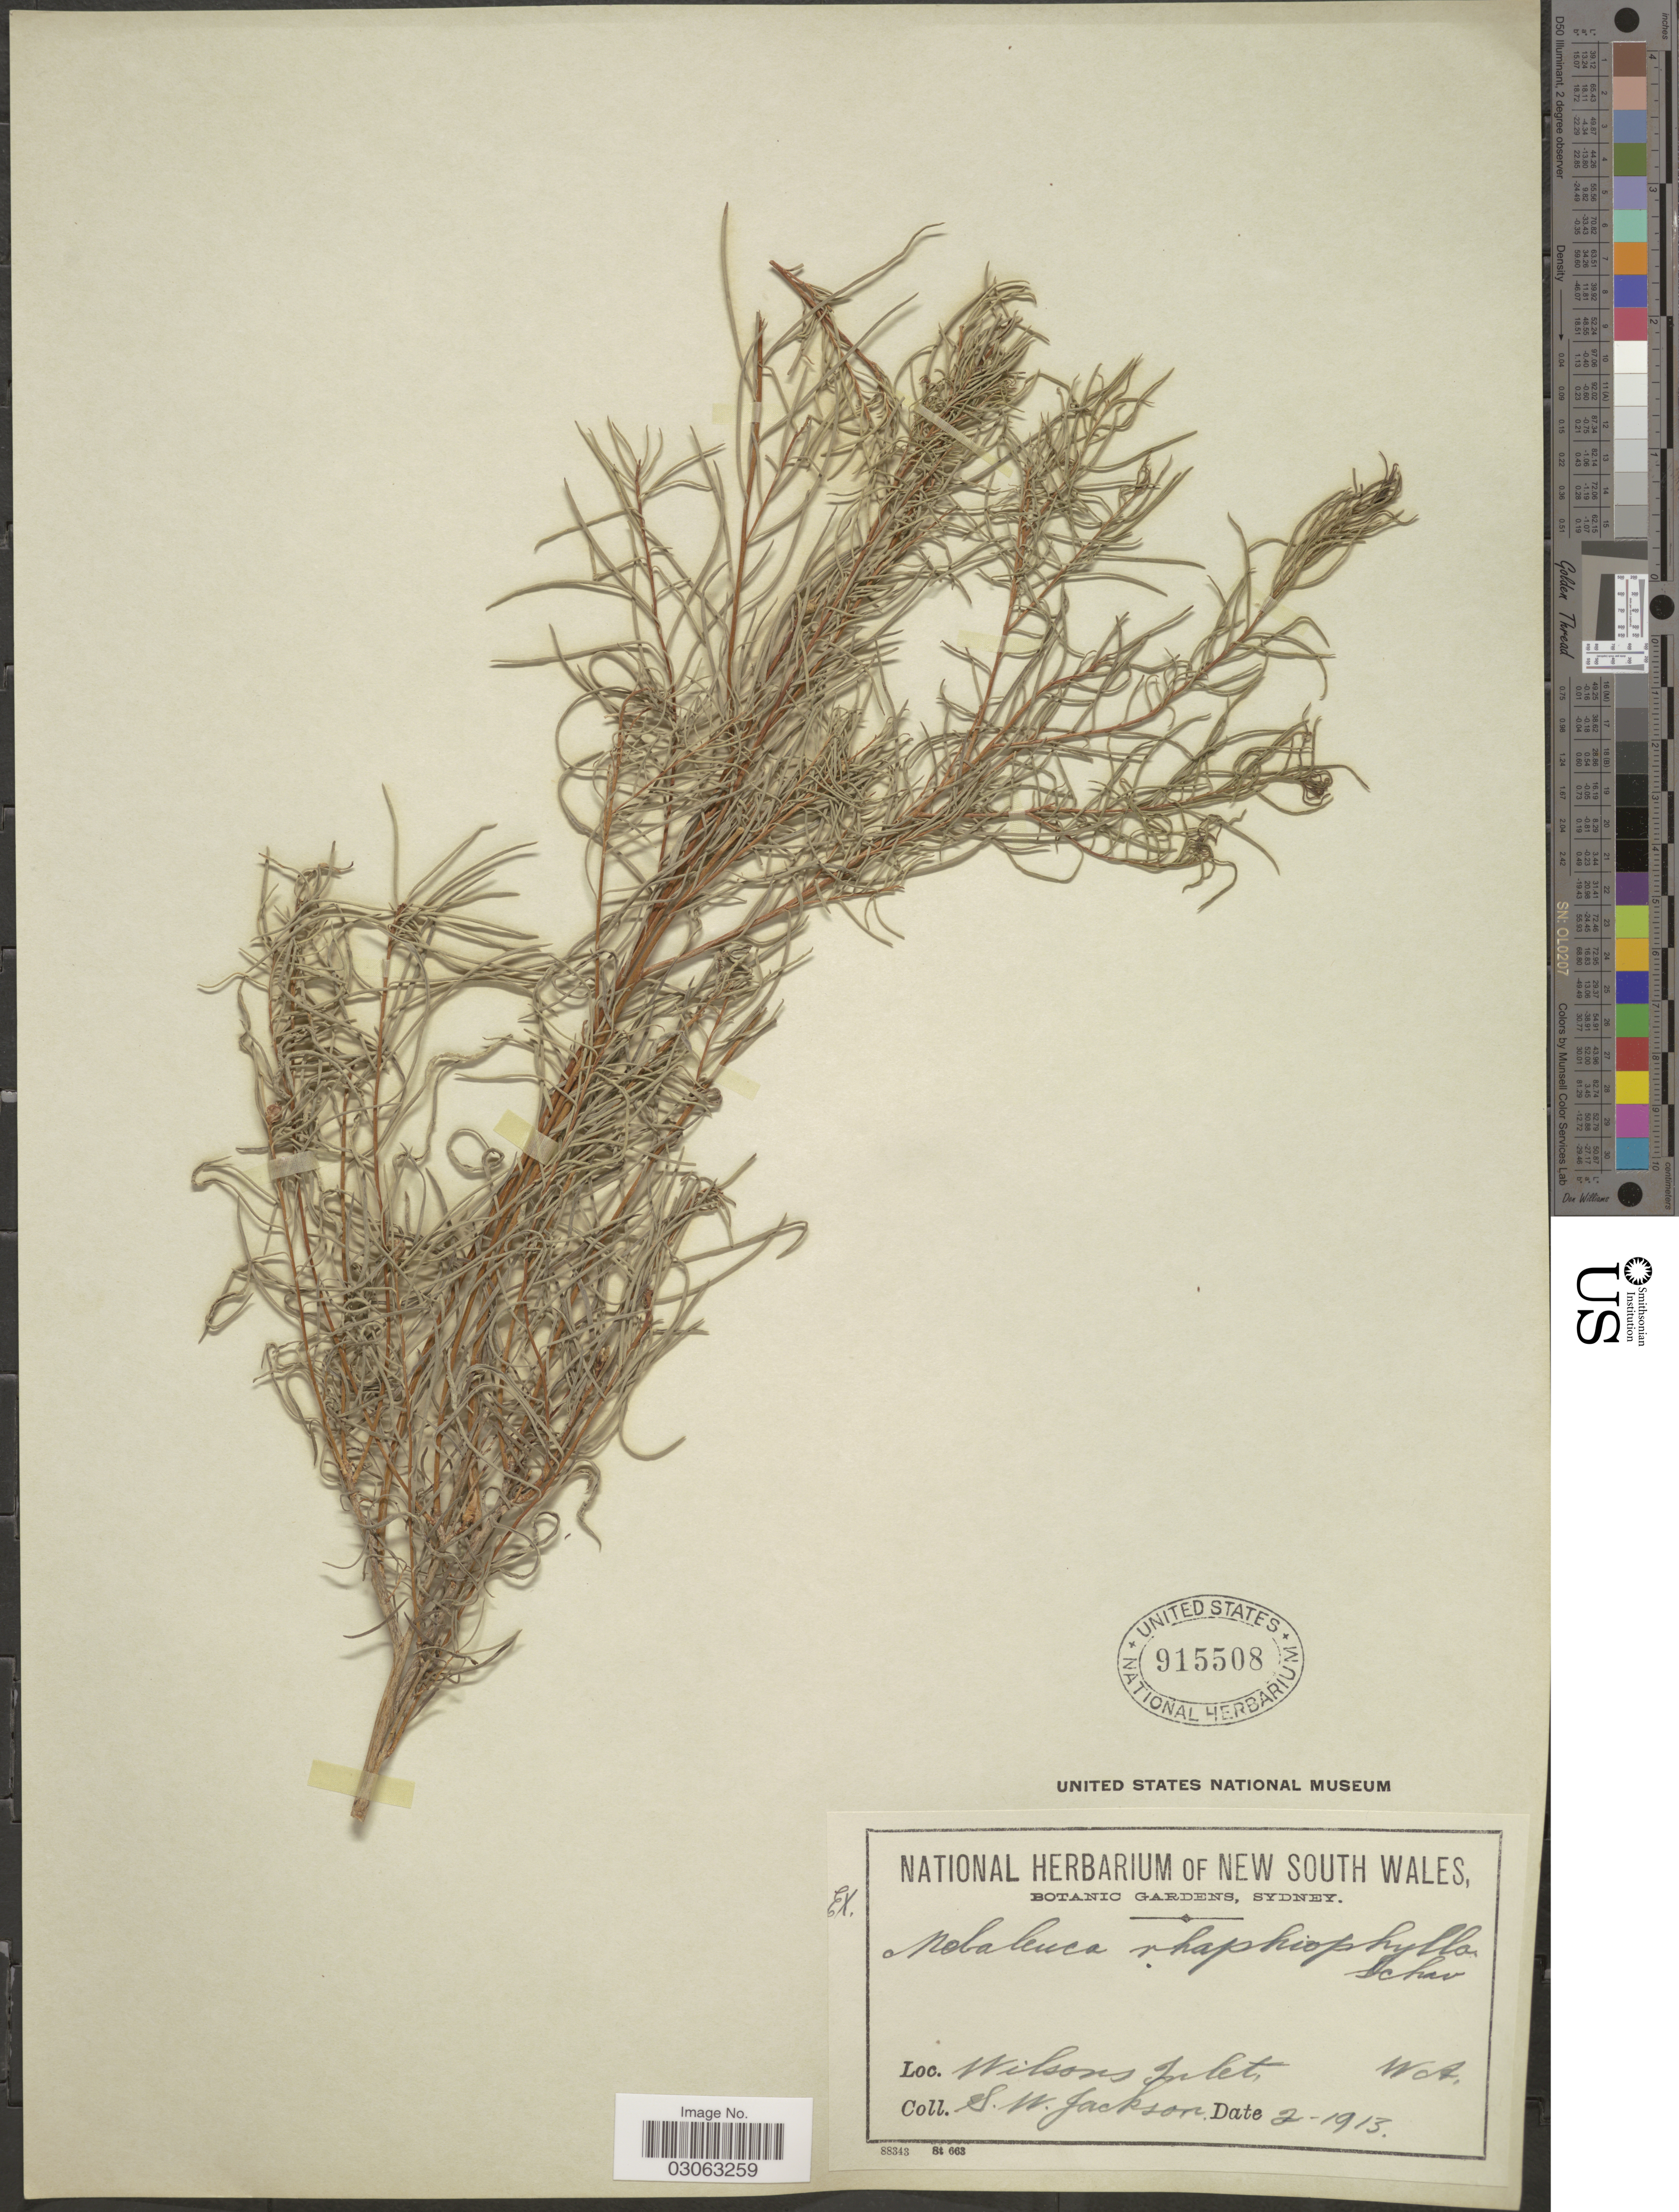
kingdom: Plantae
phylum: Tracheophyta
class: Magnoliopsida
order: Myrtales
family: Myrtaceae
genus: Melaleuca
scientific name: Melaleuca rhaphiophylla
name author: Schauer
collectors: Jackson, S. W.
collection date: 1913-02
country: Australia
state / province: Western Australia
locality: Wilsons Inlet. W.A.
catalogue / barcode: US 915508